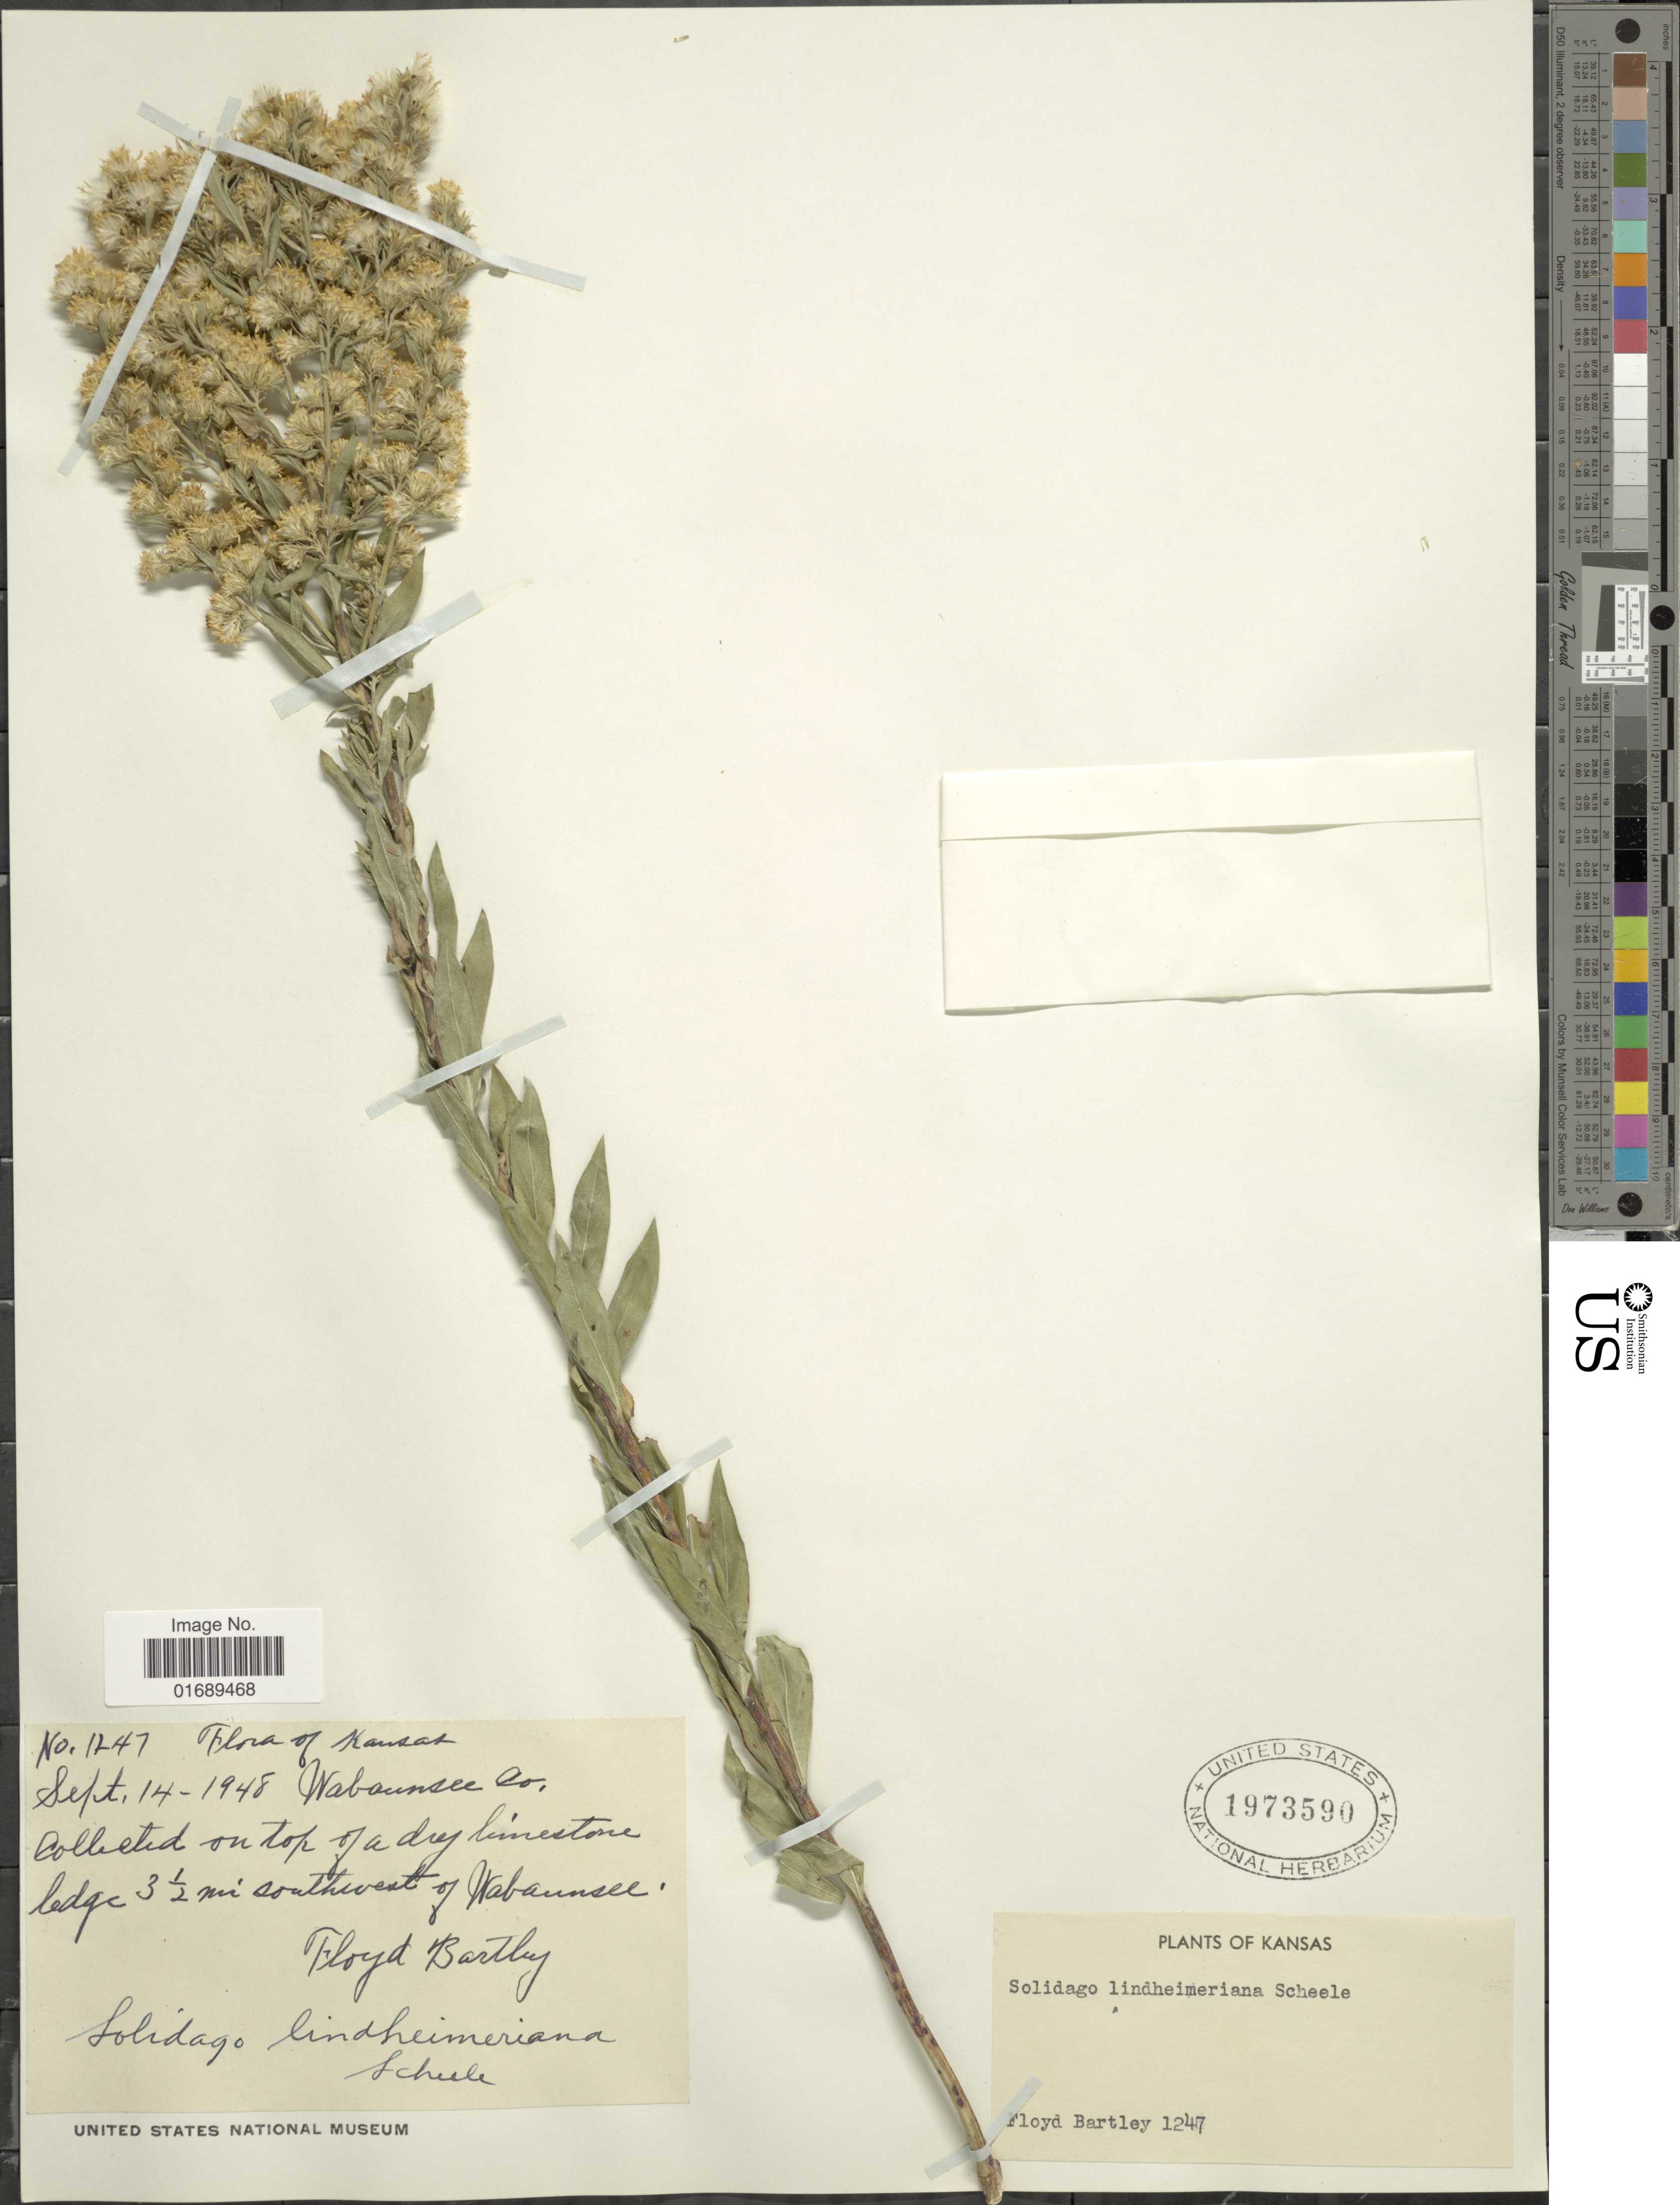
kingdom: Plantae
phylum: Tracheophyta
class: Magnoliopsida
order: Asterales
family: Asteraceae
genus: Solidago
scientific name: Solidago petiolaris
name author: Aiton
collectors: F. Bartley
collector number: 1247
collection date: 1948-09-14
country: United States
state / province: Kansas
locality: Wabansee Co, on top of dry limestone ledge 3½ mi southwest of Wabansee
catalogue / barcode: US 1973590